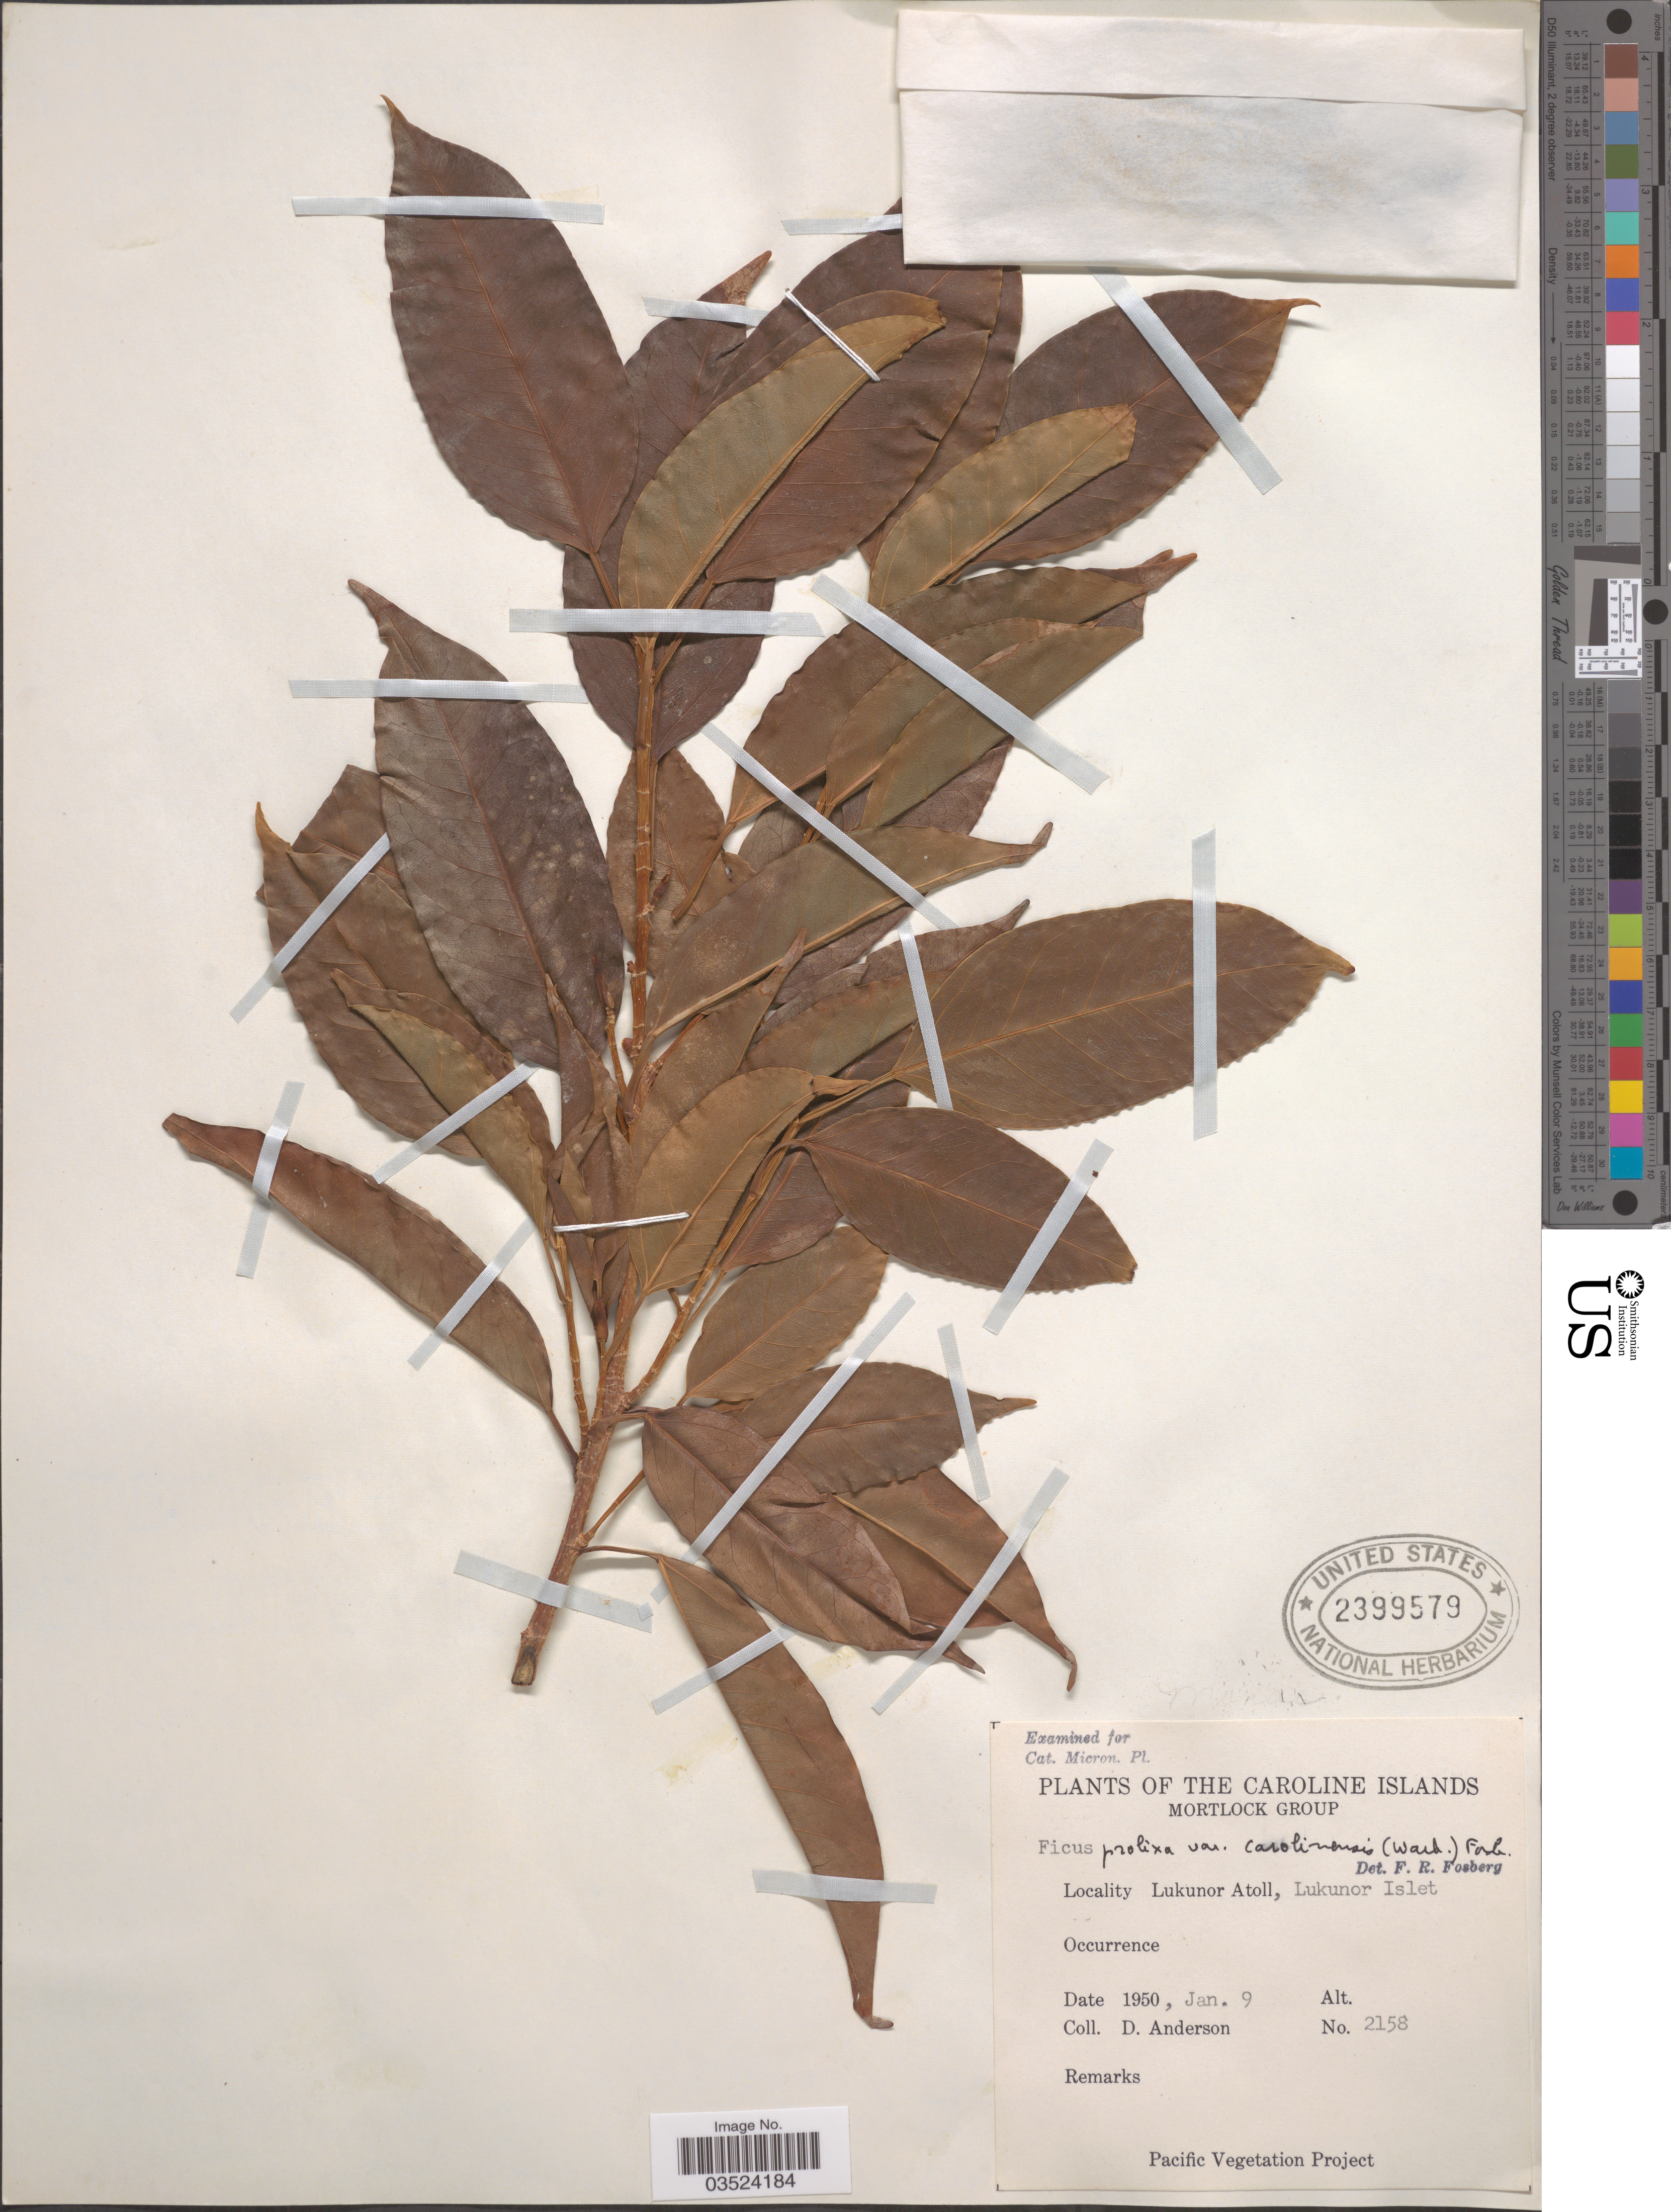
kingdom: Plantae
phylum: Tracheophyta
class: Magnoliopsida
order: Rosales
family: Moraceae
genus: Ficus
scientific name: Ficus prolixa var. carolinensis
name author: (Warb.) Fosberg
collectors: D. Anderson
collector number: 2158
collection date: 1950-01-09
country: Micronesia, Federated States of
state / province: Truk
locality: The Caroline Islands. Mortlock Group. Lukunor Atoll, Lukunor Islet.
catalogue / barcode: US 2399579